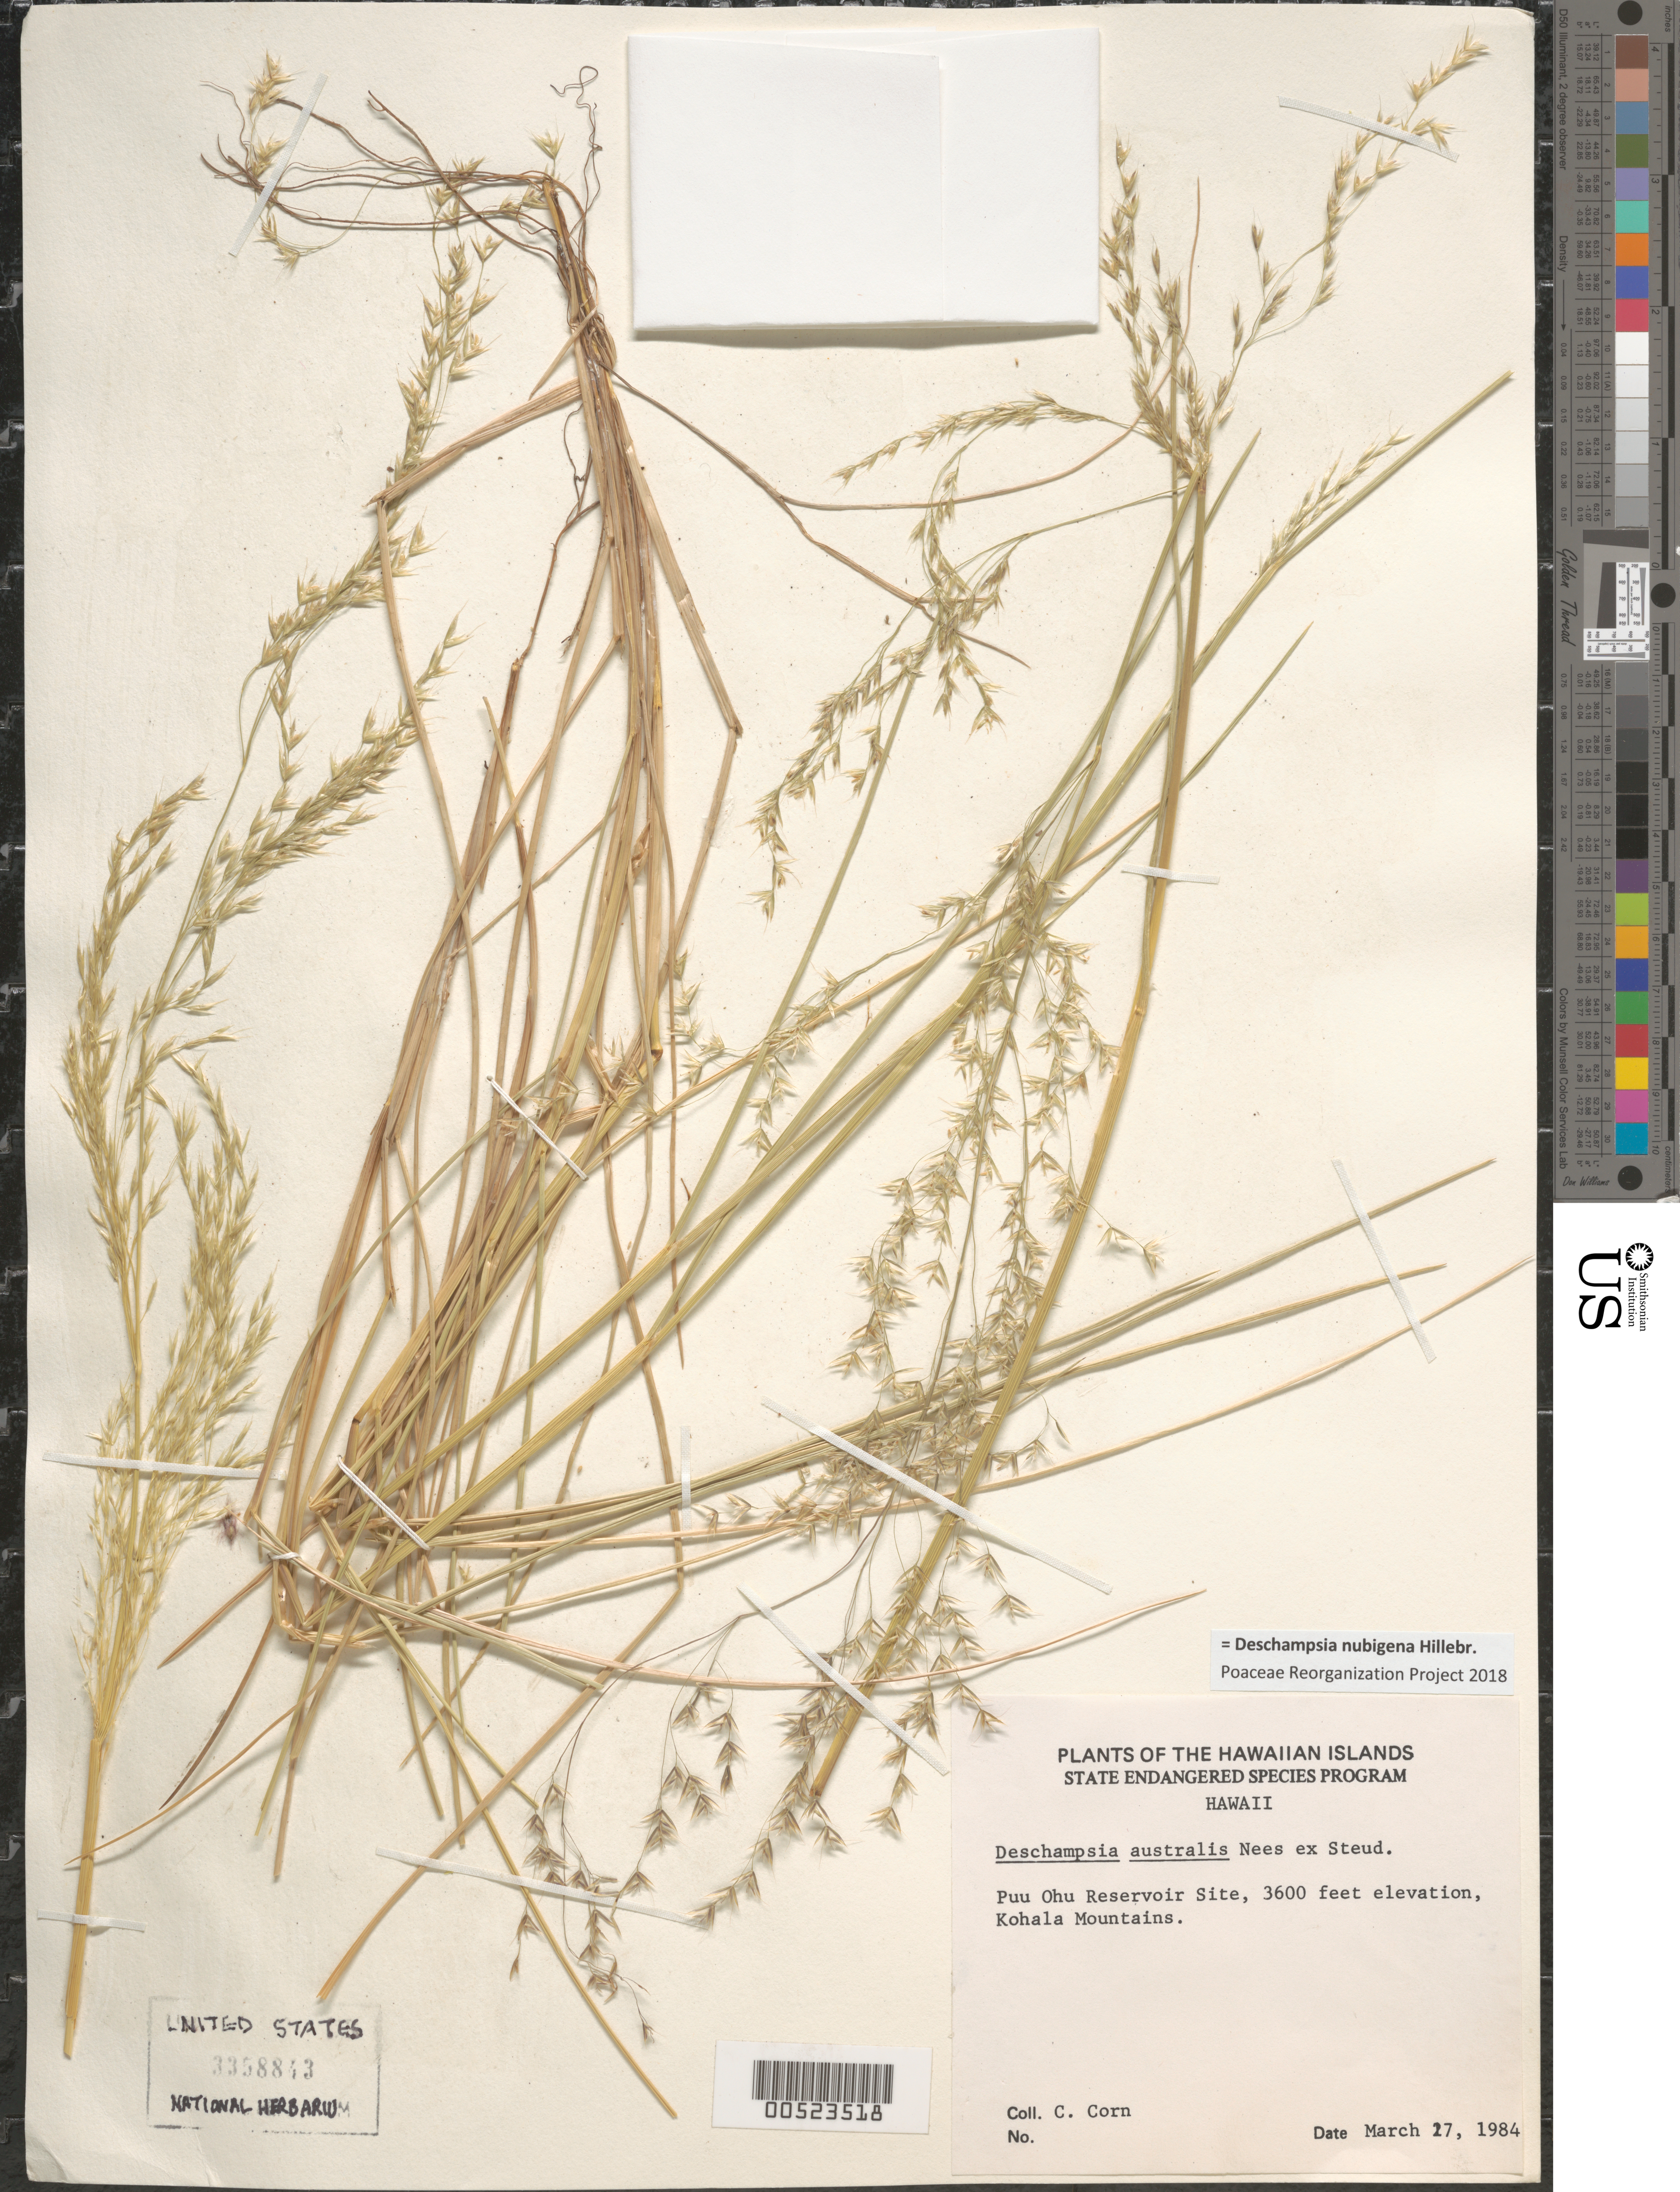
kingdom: Plantae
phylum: Tracheophyta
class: Liliopsida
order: Poales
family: Poaceae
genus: Deschampsia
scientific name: Deschampsia nubigena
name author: Hillebr.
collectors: C. Corn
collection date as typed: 27 Mar 1984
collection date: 1984-03-27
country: United States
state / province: Hawaii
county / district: Hawaii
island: Hawaii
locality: Puu Ohu Reservoir Site, Kohala Mts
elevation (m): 1097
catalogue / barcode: US 3358843